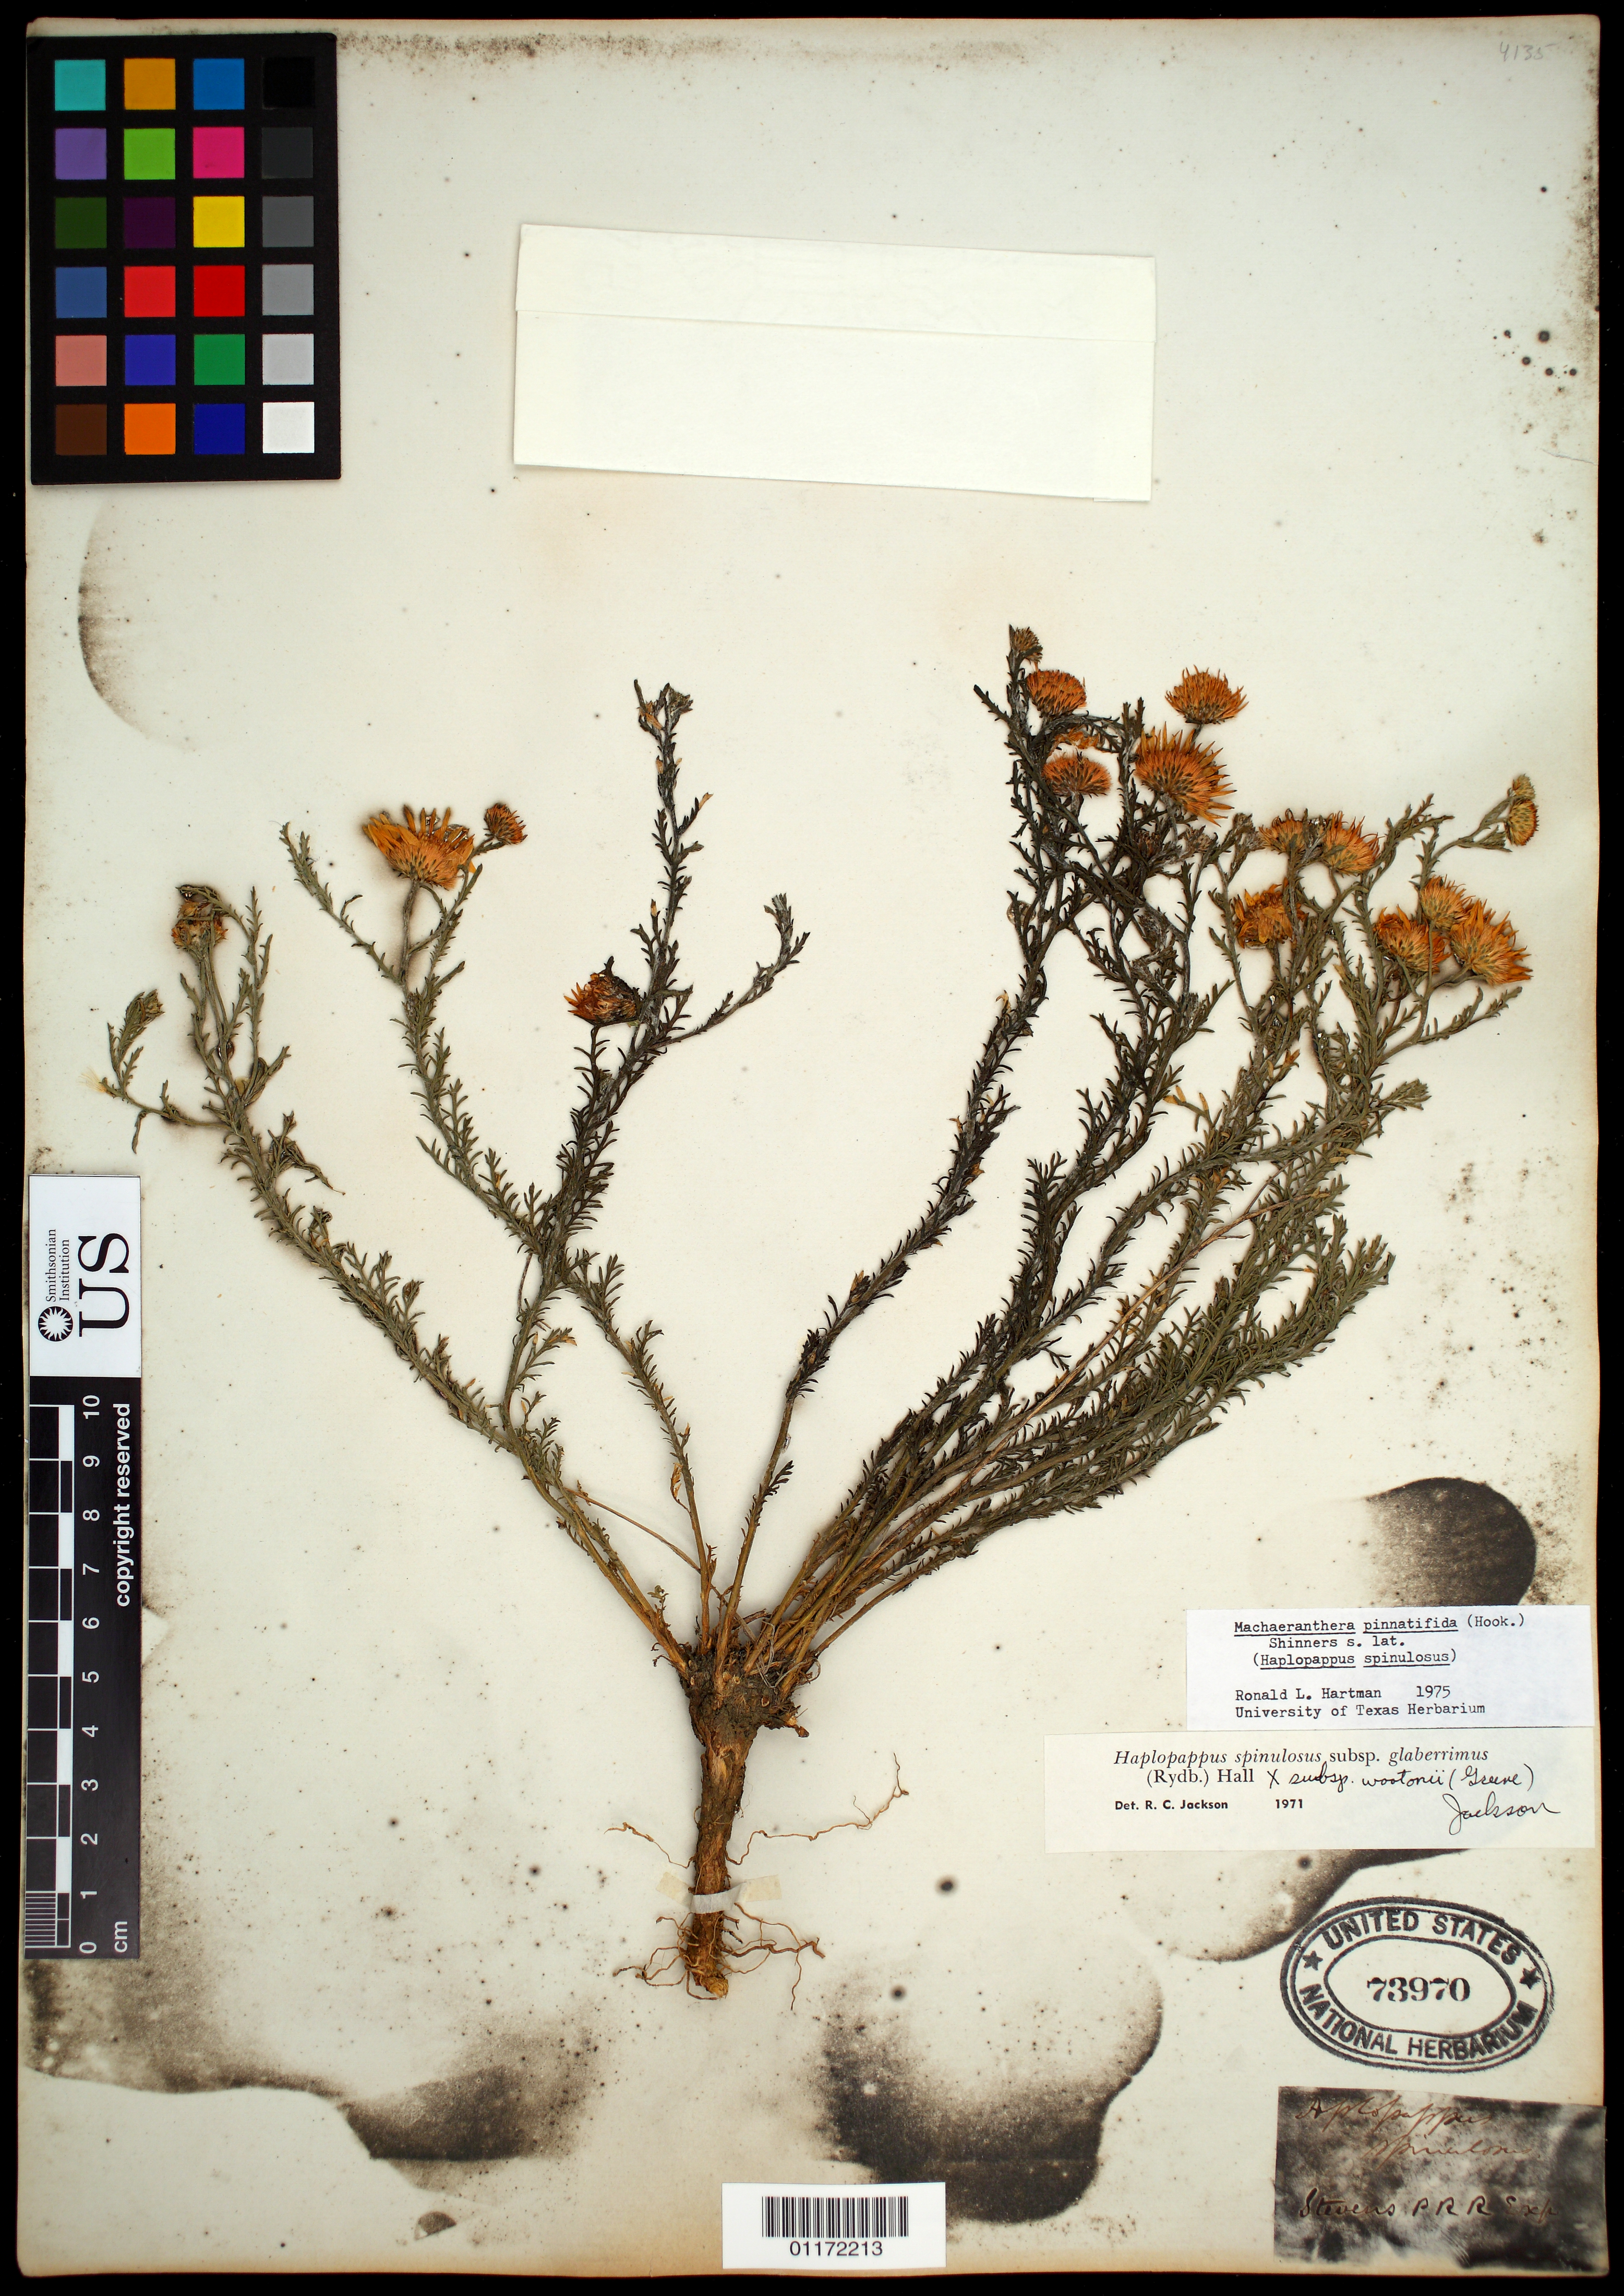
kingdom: Plantae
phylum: Tracheophyta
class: Magnoliopsida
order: Asterales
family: Asteraceae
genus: Machaeranthera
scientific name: Machaeranthera pinnatifida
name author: (Hook.) Shinners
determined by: Hartman, R. L.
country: United States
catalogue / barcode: US 73970